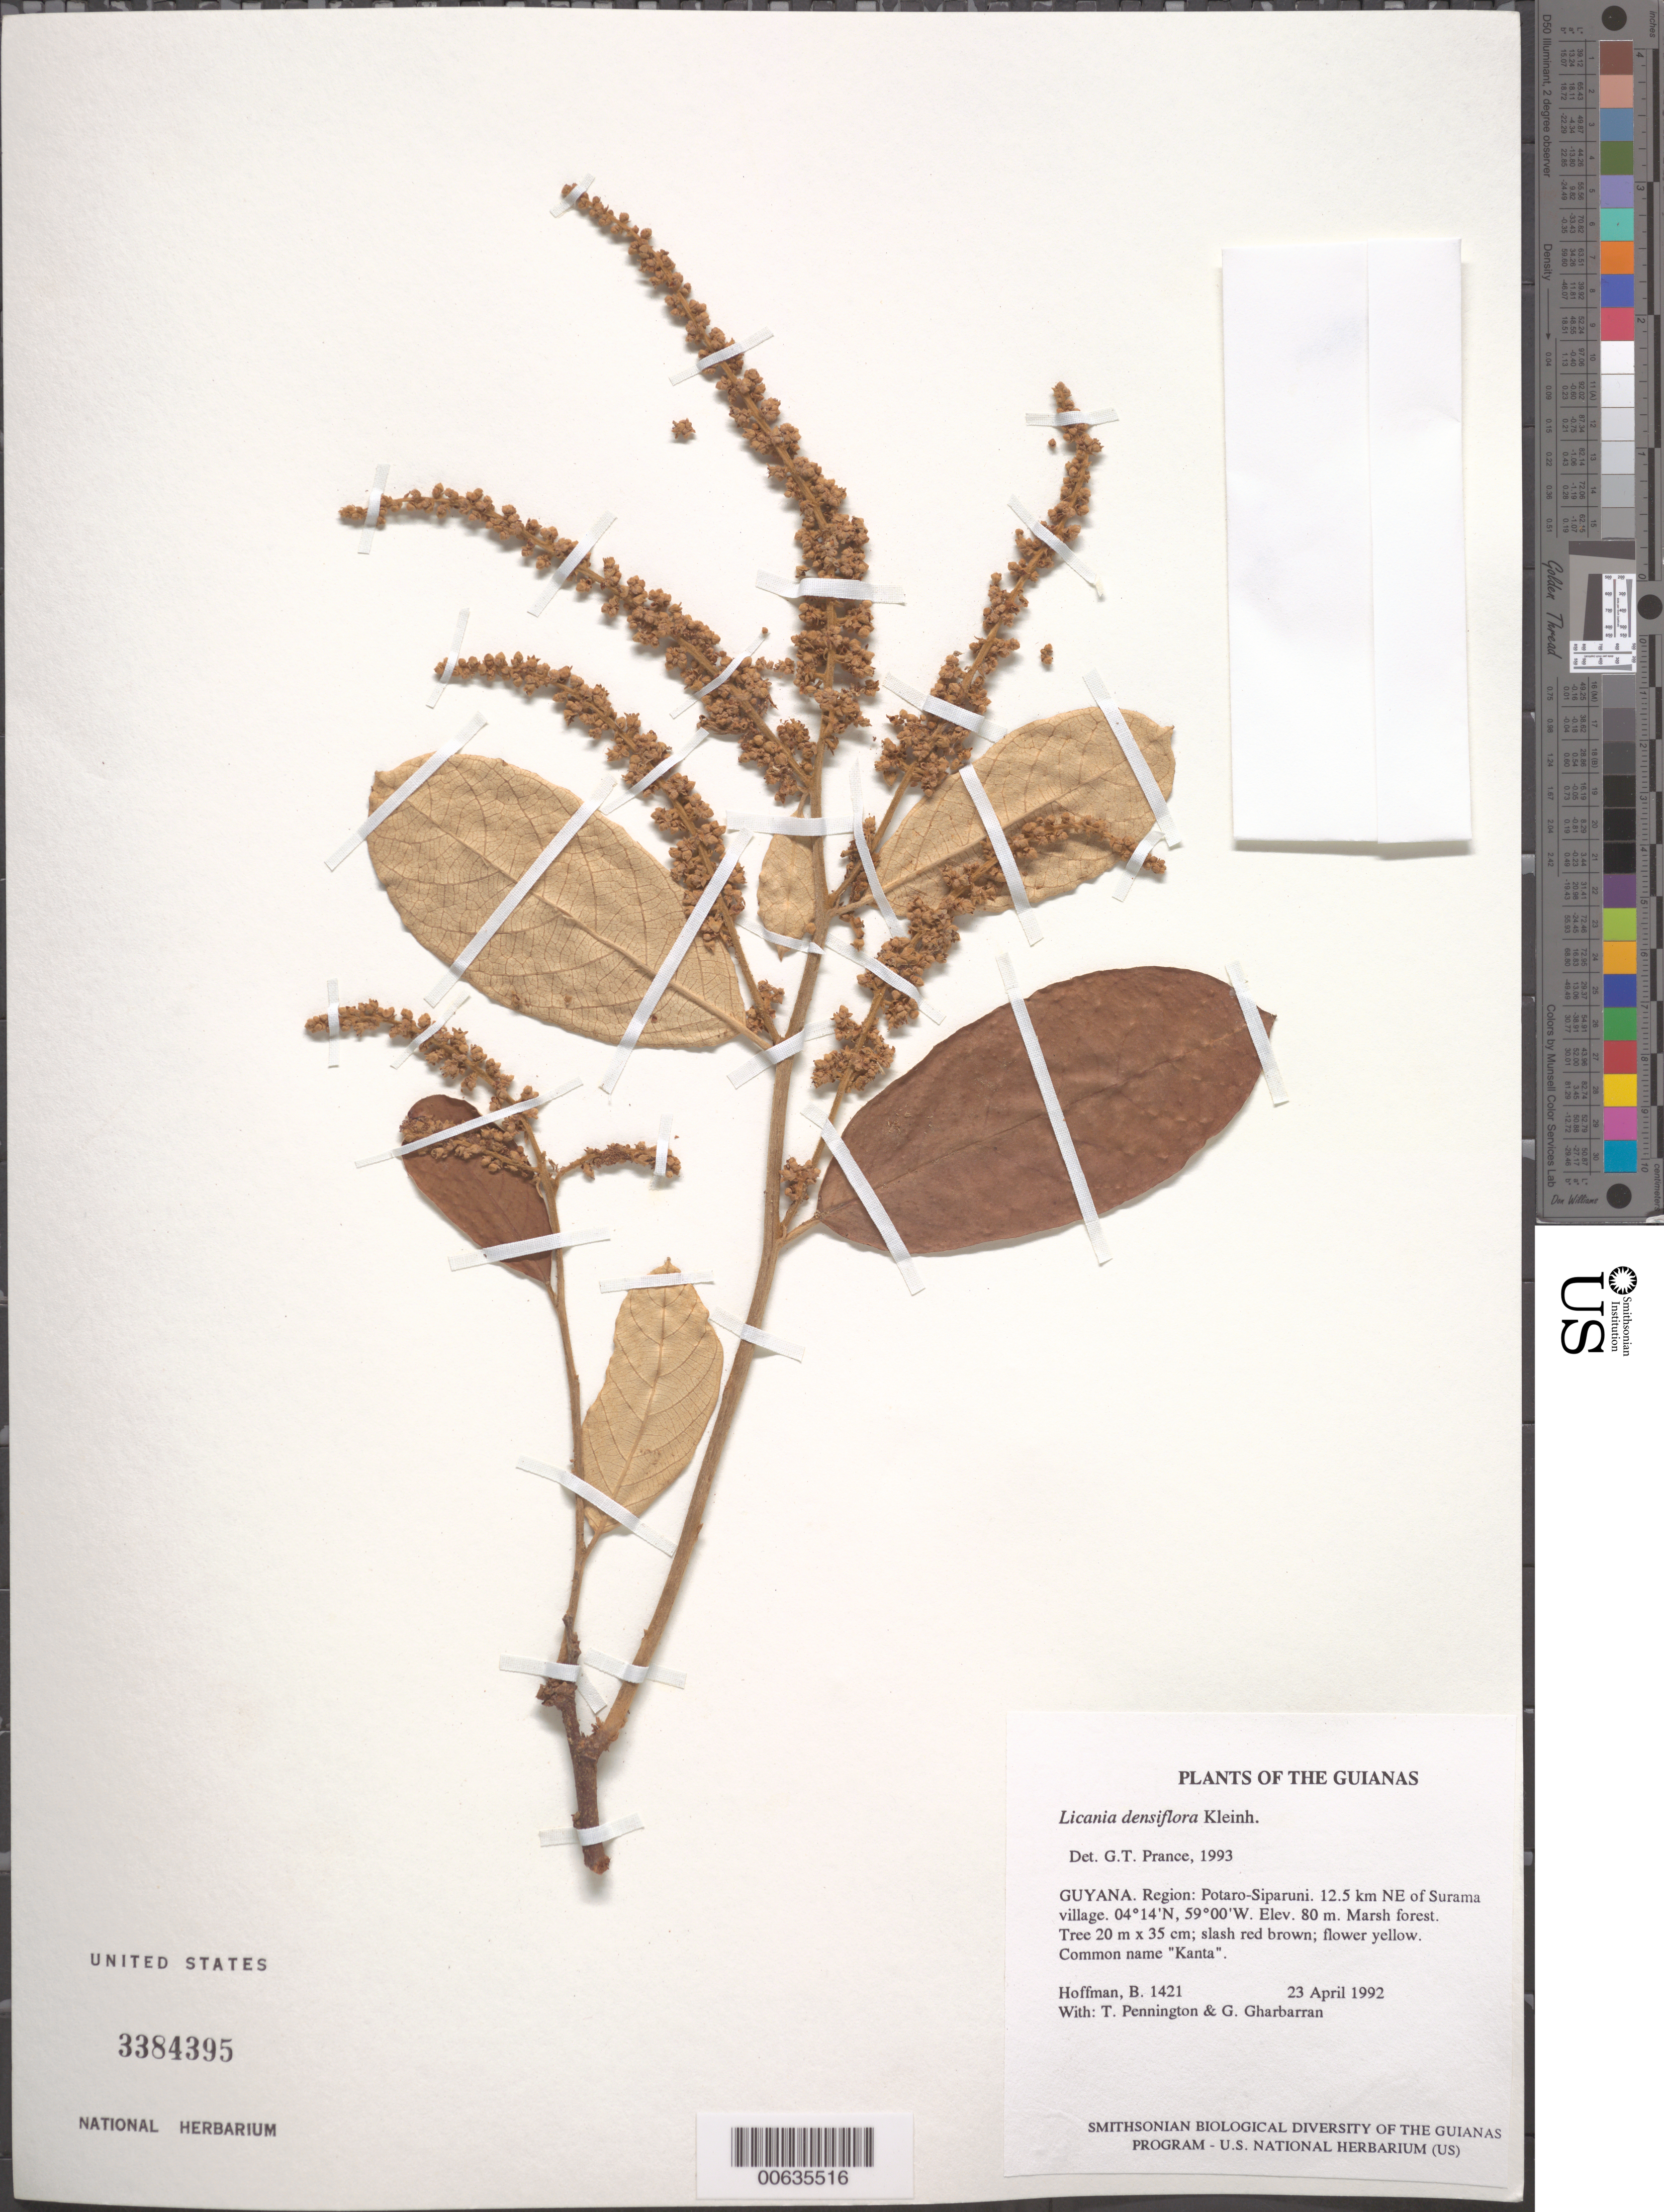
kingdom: Plantae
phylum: Tracheophyta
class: Magnoliopsida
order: Malpighiales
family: Chrysobalanaceae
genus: Licania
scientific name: Licania densiflora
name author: Kleinh.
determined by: Prance, G. T.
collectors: B. Hoffman, R. T. Pennington & G. Gharbarran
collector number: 1421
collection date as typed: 23 April 1992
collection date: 1992-04-23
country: Guyana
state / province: Potaro-Siparuni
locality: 12.5 km NE of Surama village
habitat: Marsh forest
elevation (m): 80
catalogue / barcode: US 3384395